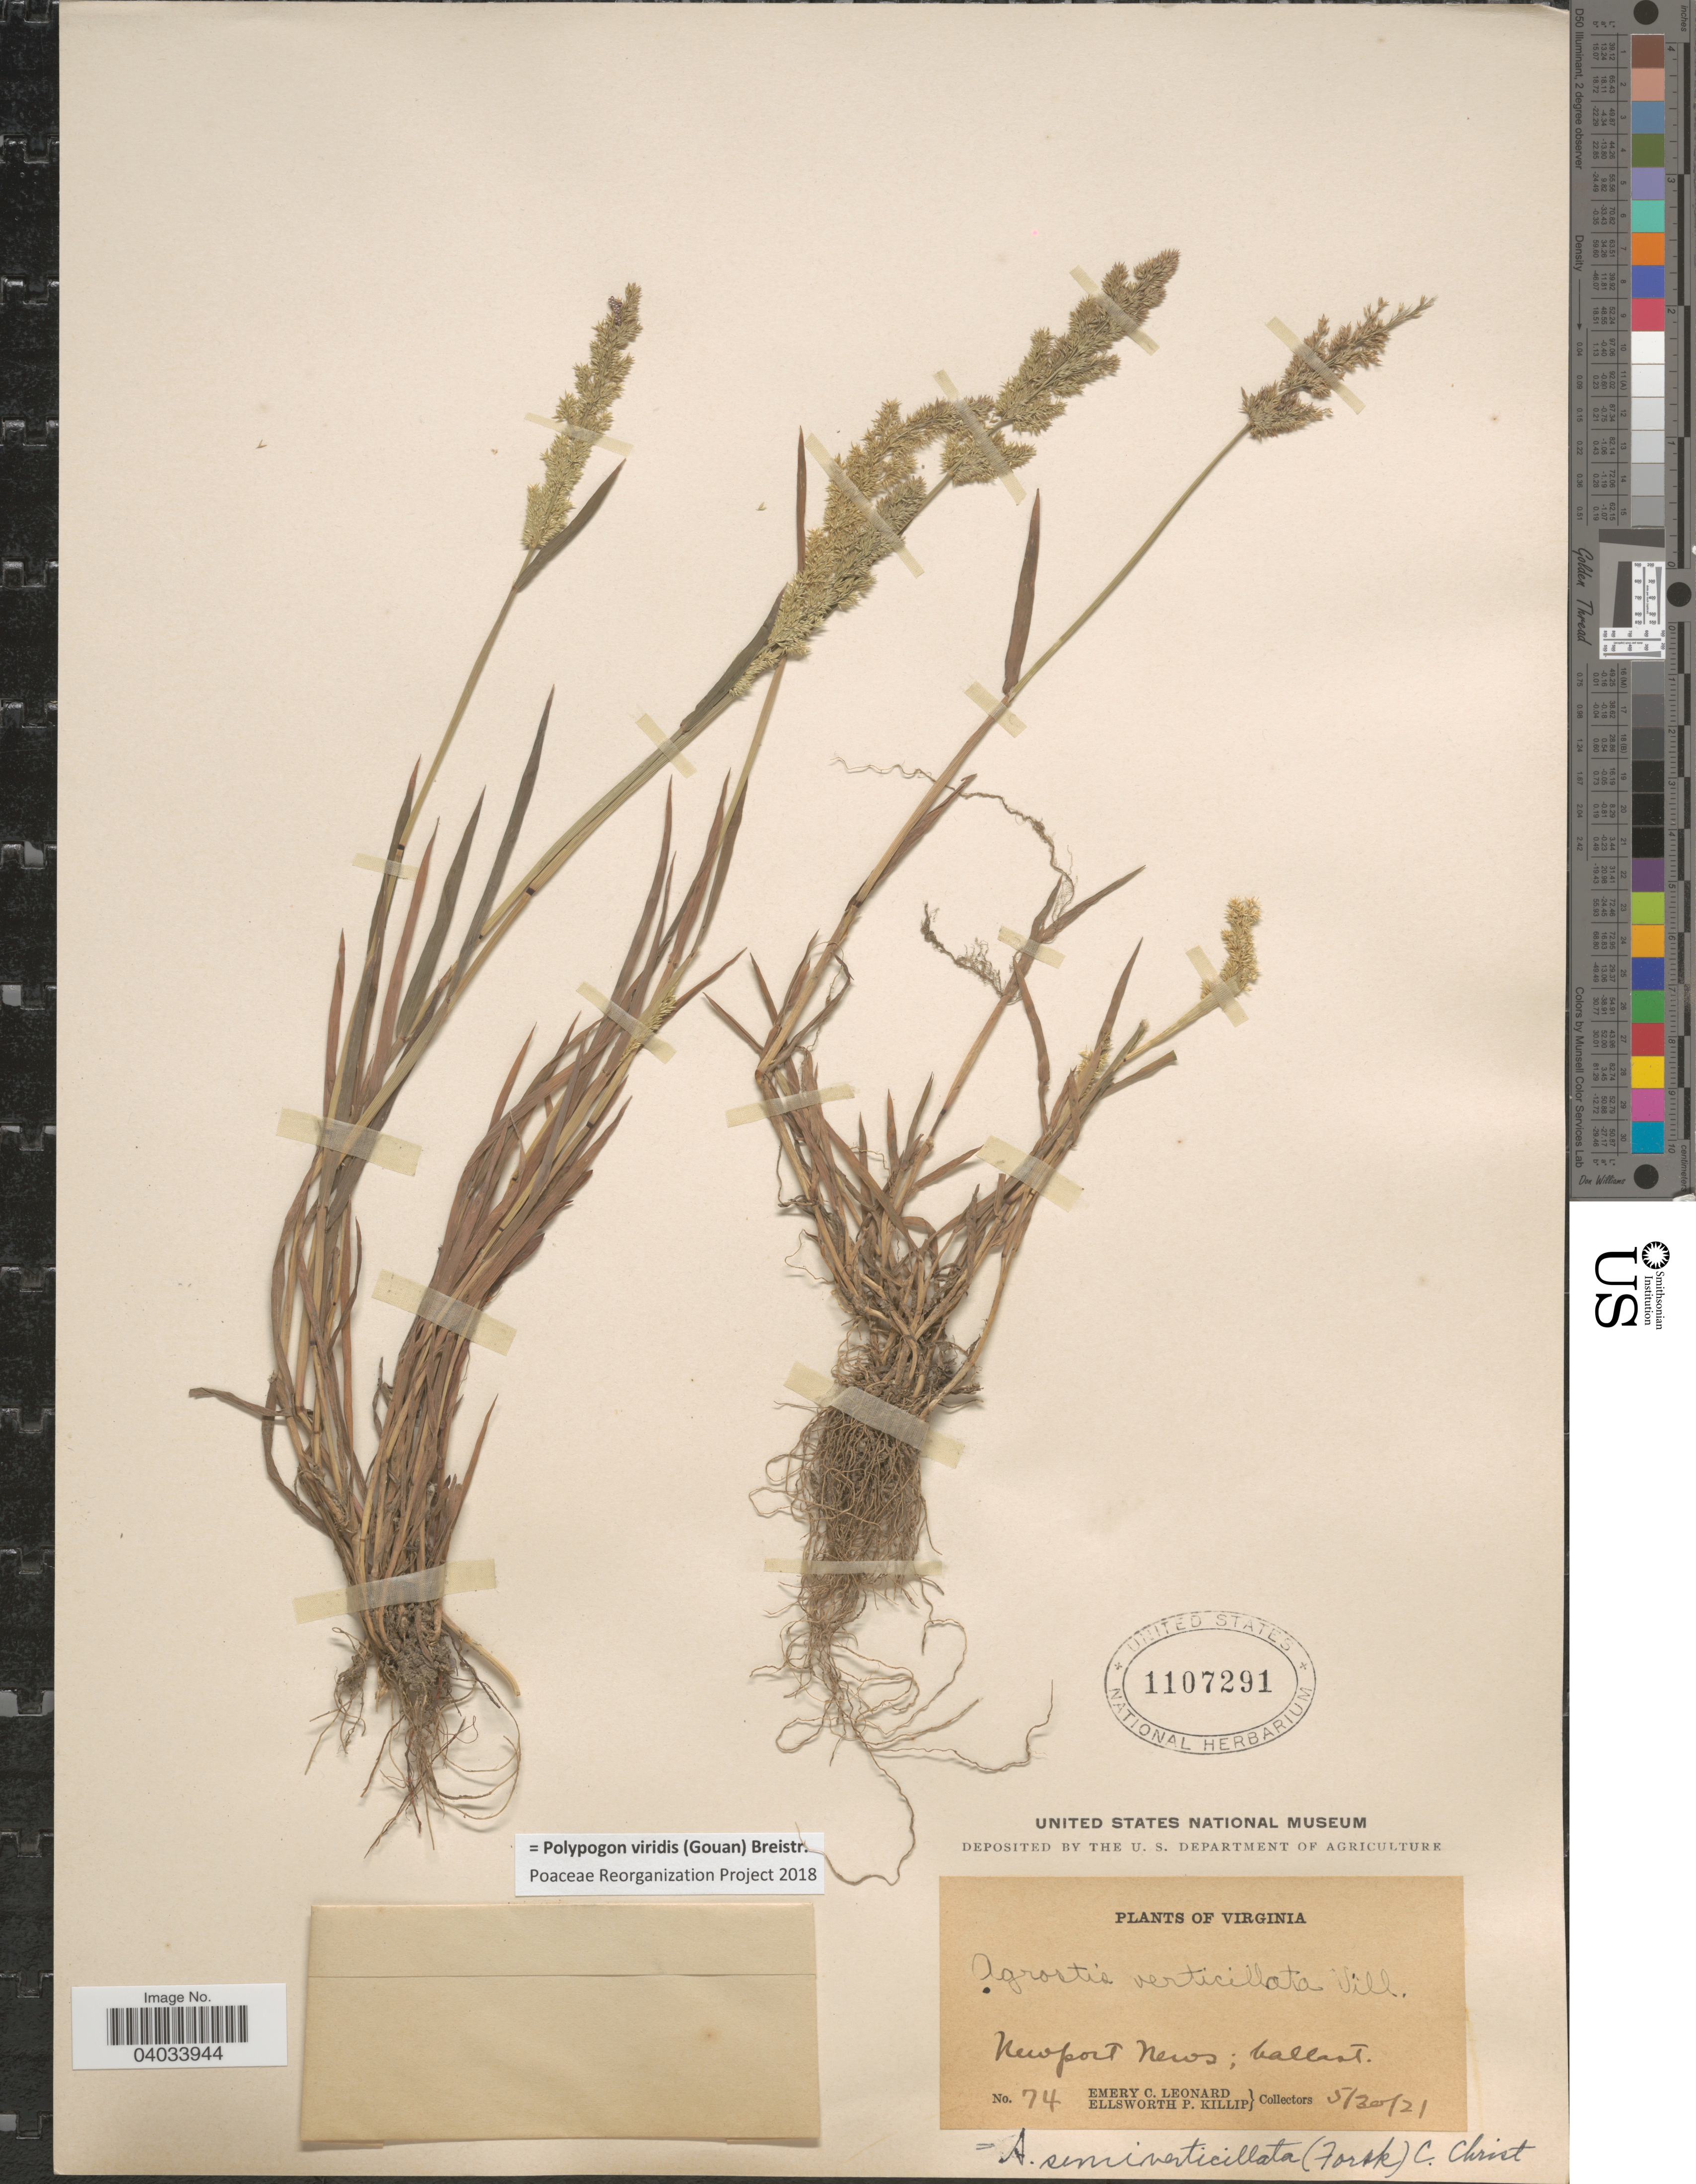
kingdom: Plantae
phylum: Tracheophyta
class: Liliopsida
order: Poales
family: Poaceae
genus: Polypogon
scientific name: Polypogon viridis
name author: (Gouan) Breistroffer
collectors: E. C. Leonard & E. P. Killip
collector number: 74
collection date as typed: Transcribed d/m/y: 30/5/21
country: United States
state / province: Virginia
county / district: City of Newport News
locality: Newport News.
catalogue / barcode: US 1107291